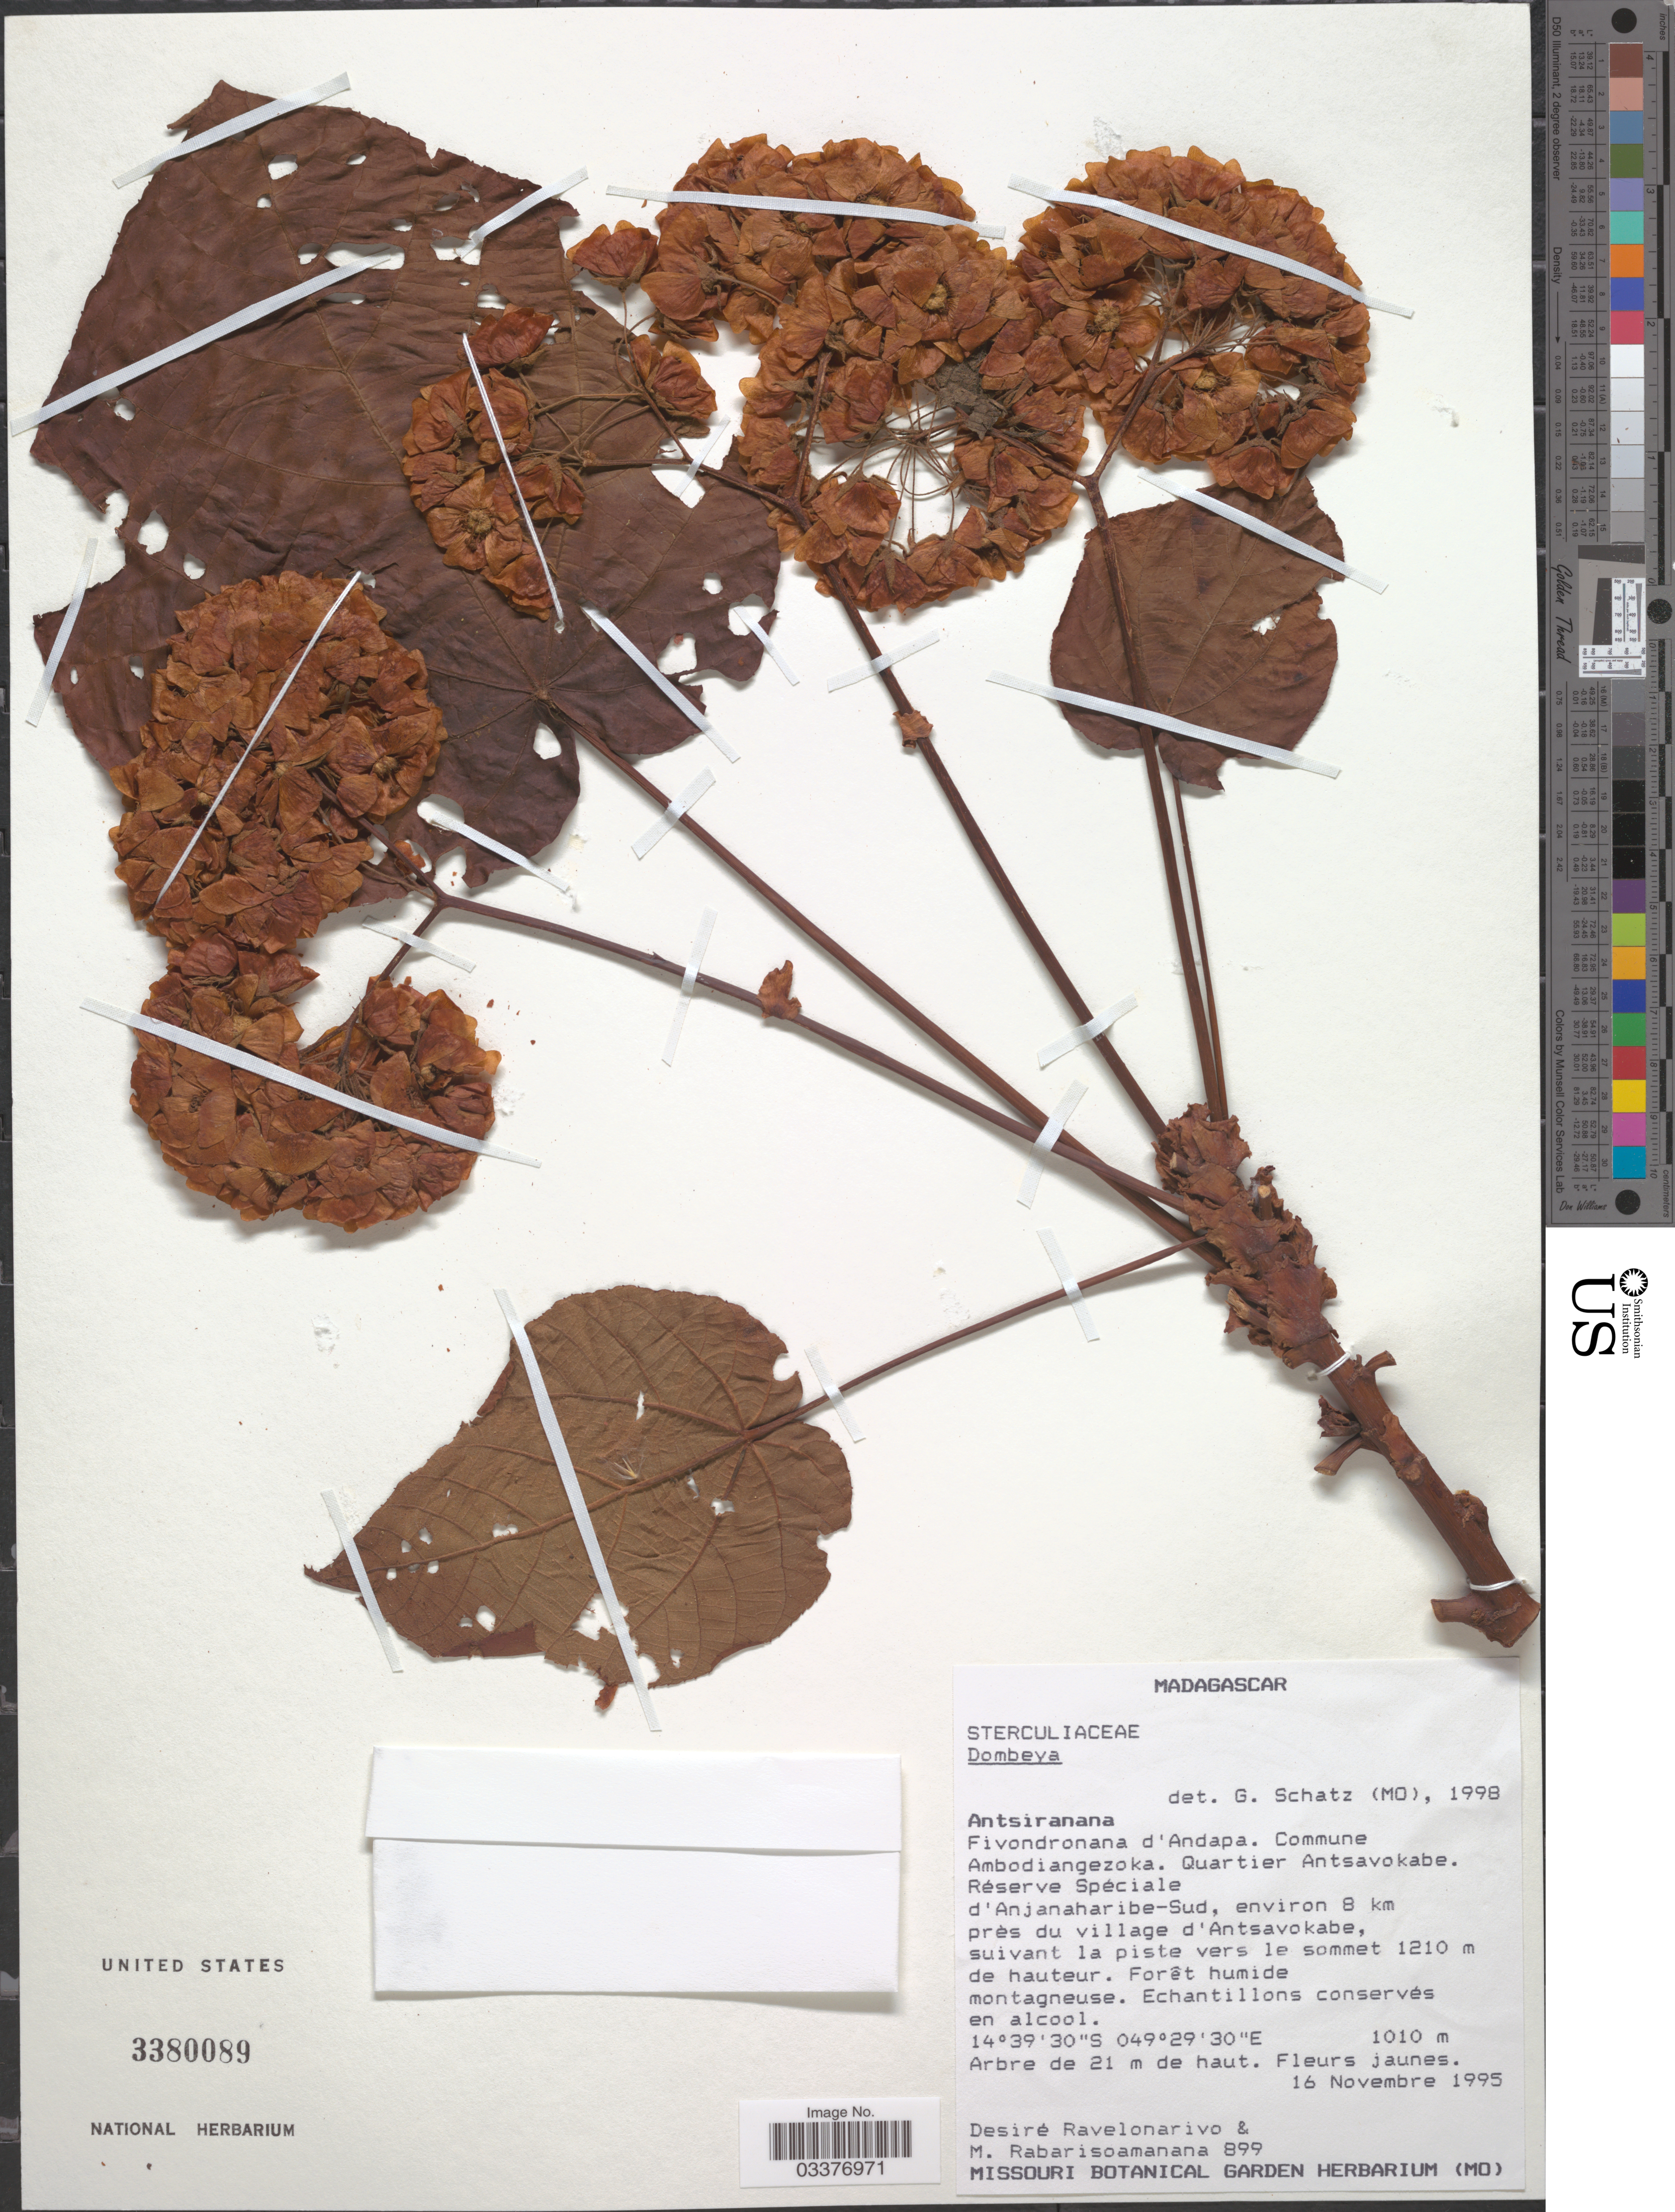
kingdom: Plantae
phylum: Tracheophyta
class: Magnoliopsida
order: Malvales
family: Malvaceae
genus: Dombeya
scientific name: Dombeya sp.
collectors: D. Ravelonarivo & M. Rabarisoamanana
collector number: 899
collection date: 1995-11-16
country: Madagascar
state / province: Sava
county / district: Andapa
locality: Fivondronana d'Andapa. Commune Ambodiangezoka. Quartier Antsavokabe. Réserve Spéciale d'Anjanaharibe-Sud, environ 8 km près du village d'Antsavokabe, suivant la piste vers le sommet 1210 m de hauteur.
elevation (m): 1010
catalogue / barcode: US 3380089